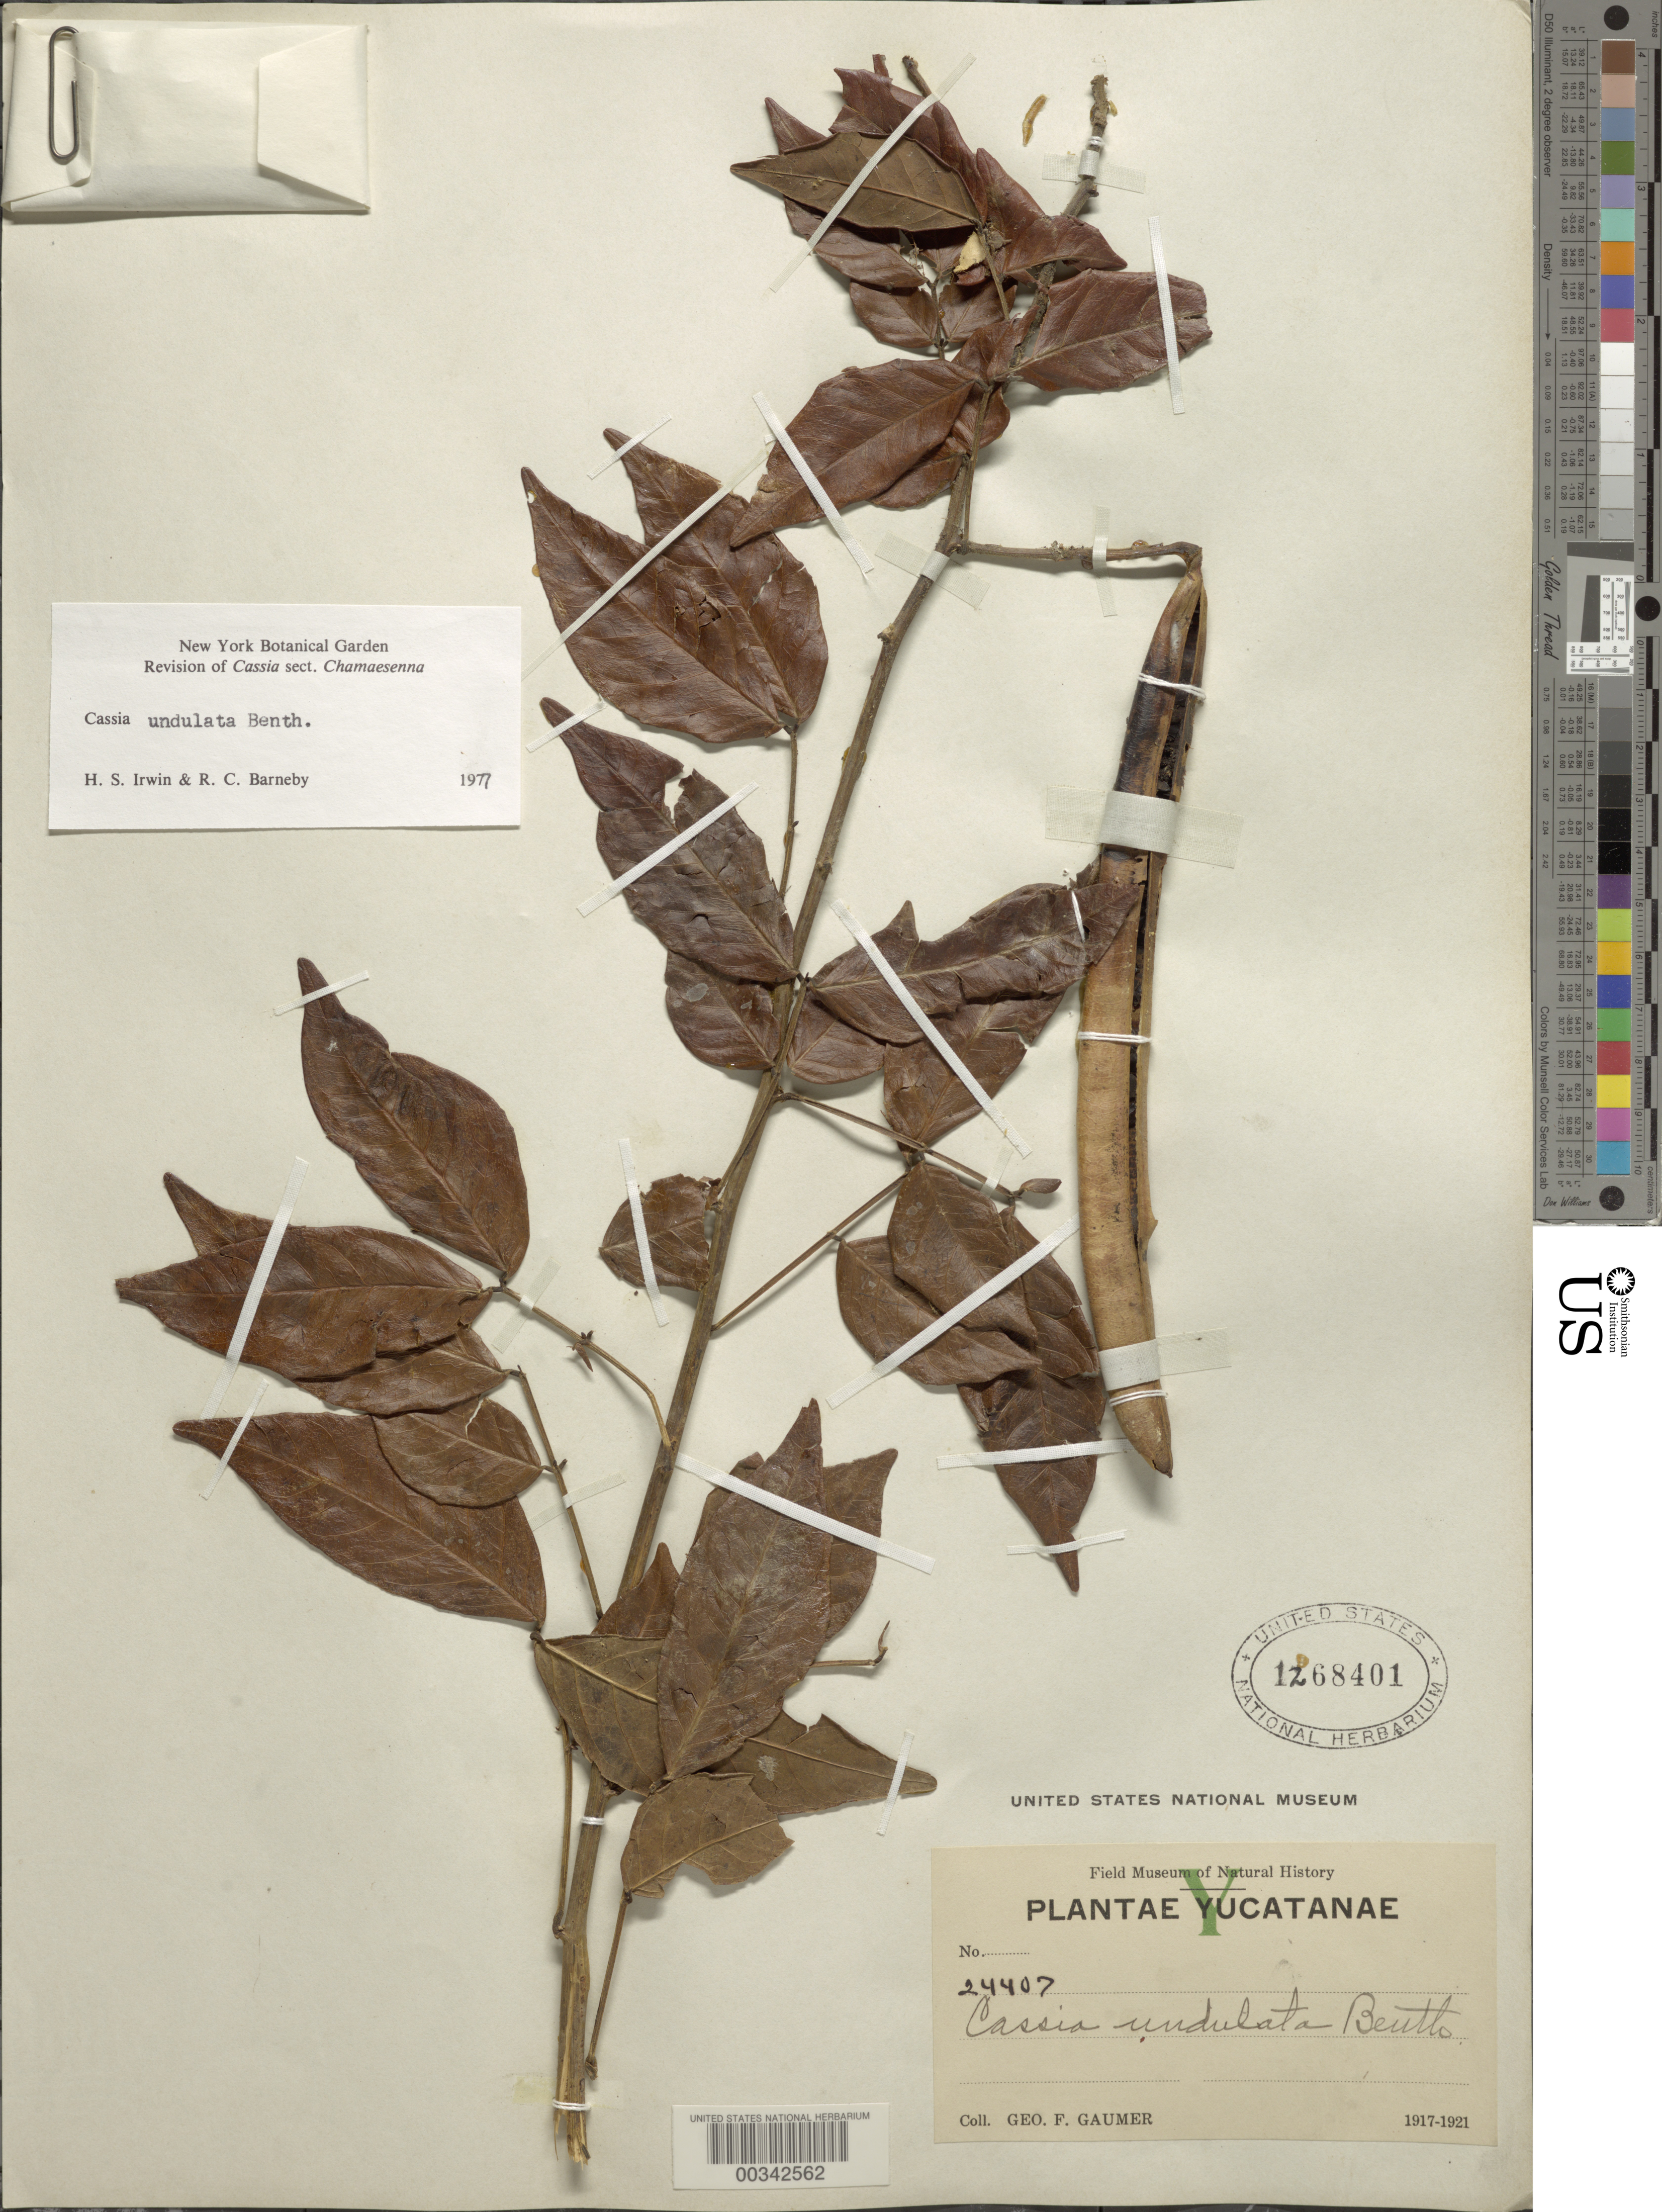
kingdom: Plantae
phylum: Tracheophyta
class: Magnoliopsida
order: Fabales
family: Fabaceae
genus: Senna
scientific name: Senna undulata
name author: (Benth.) H.S. Irwin & Barneby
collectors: G. F. Gaumer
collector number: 24407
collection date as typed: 1917 to -- -- 1921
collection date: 1917/1921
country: Mexico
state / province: Yucatán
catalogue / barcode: US 1268401